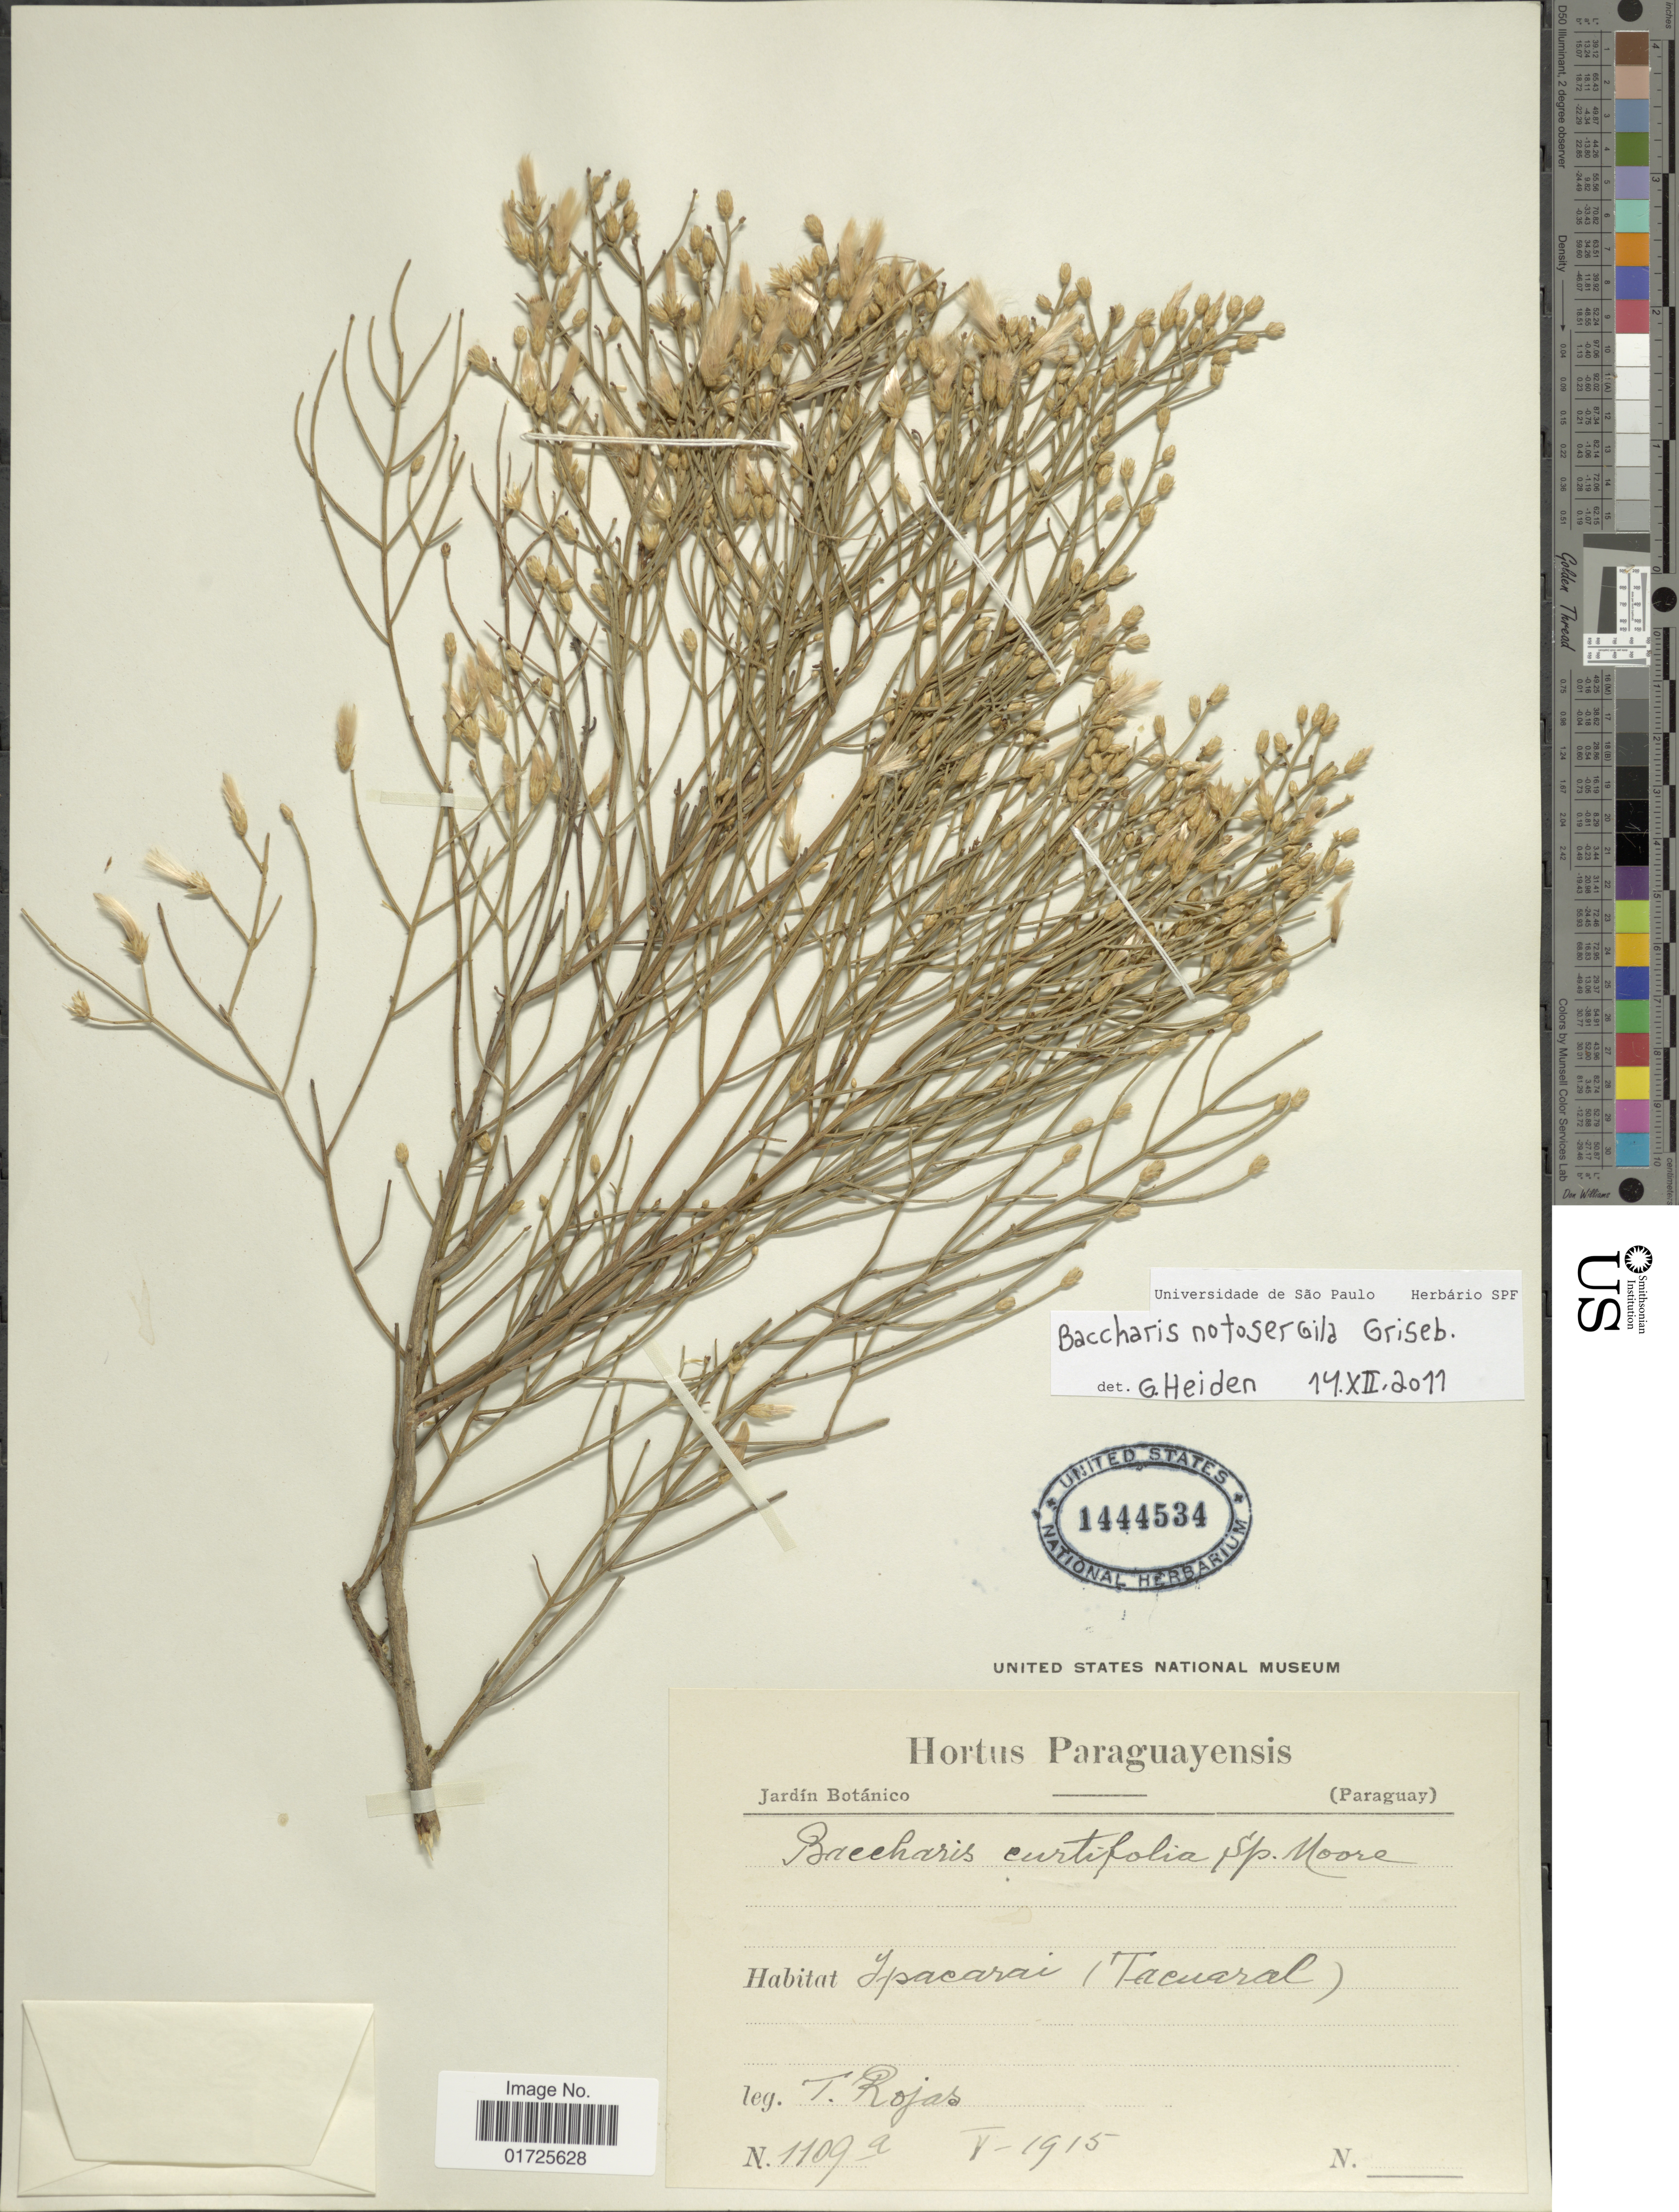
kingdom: Plantae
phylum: Tracheophyta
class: Magnoliopsida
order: Asterales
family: Asteraceae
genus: Baccharis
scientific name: Baccharis notosergila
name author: Griseb.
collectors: T. Rojas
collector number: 1109a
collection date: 1915-05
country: Paraguay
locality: Ipacarai (Tacuaral)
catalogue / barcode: US 1444534